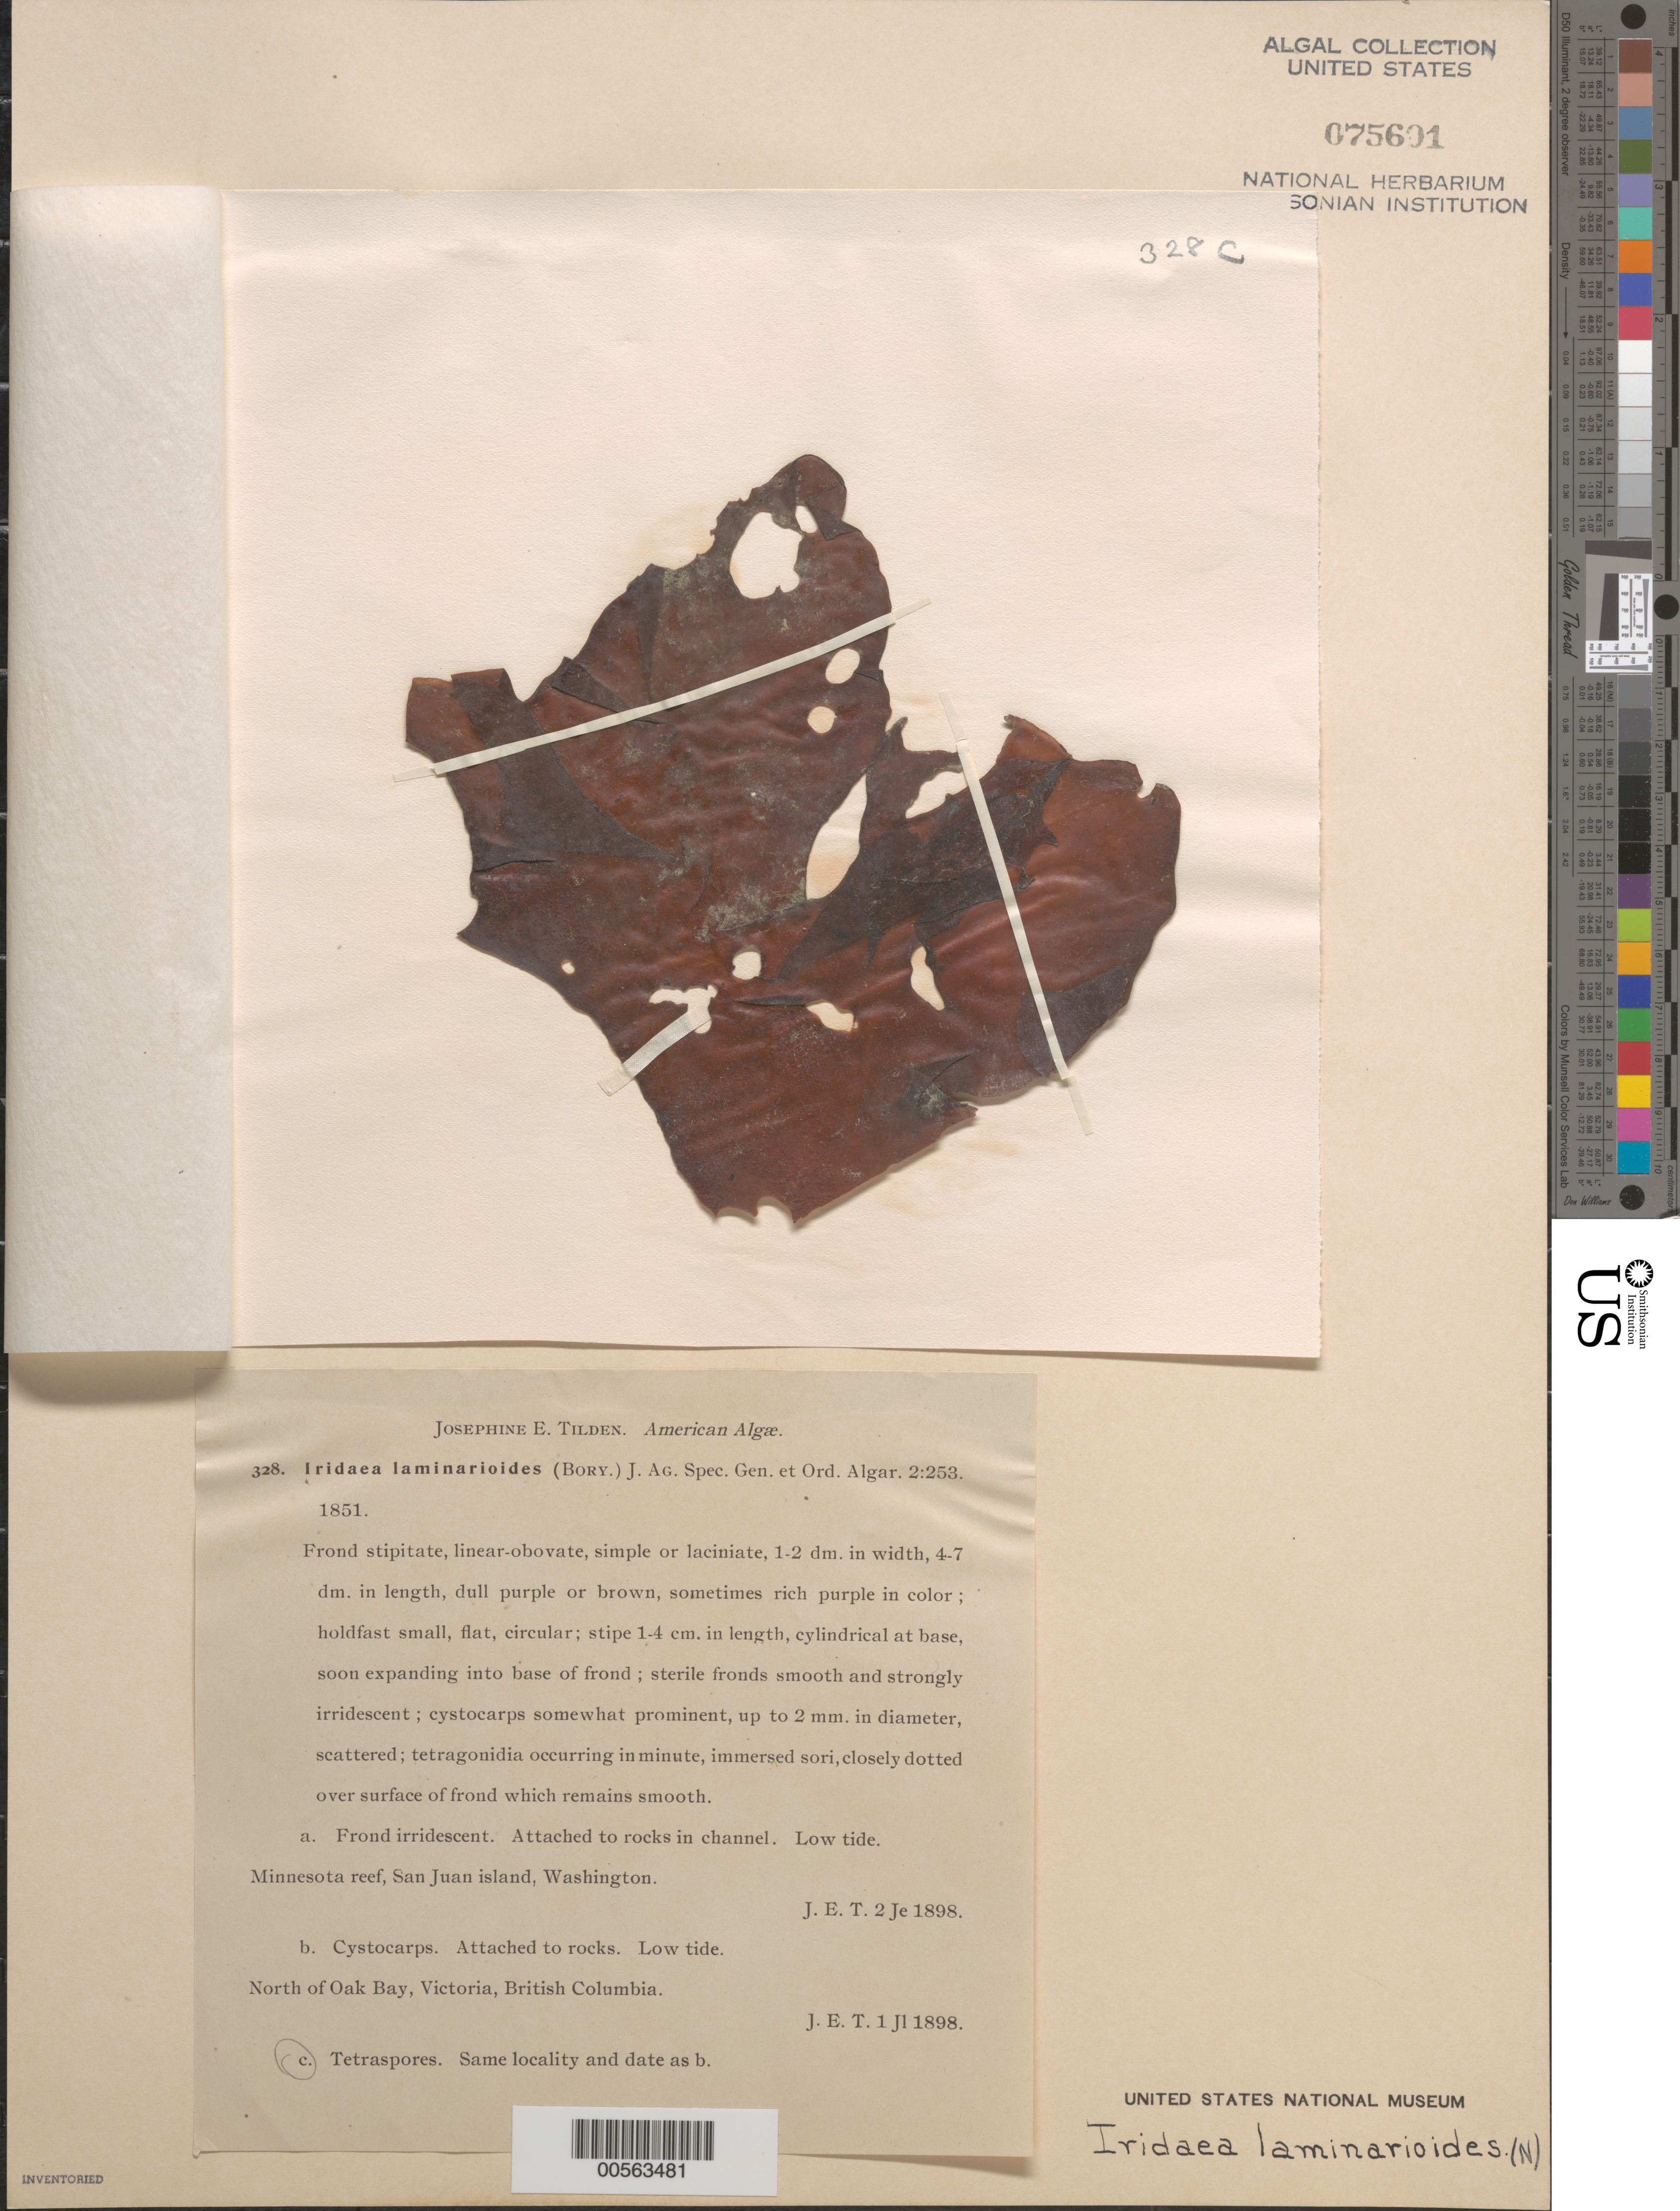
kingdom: Plantae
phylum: Rhodophyta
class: Florideophyceae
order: Gigartinales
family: Gigartinaceae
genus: Mazzaella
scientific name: Mazzaella laminarioides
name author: (Bory) Fredericq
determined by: Algae name updating Project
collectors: J. E. Tilden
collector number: JET 328c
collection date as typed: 01 Jul 1898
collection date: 1898-07-01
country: Canada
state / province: British Columbia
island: Vancouver Island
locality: Victoria, north of Oak Bay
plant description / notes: Tilden, American Algae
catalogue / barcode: US 75601